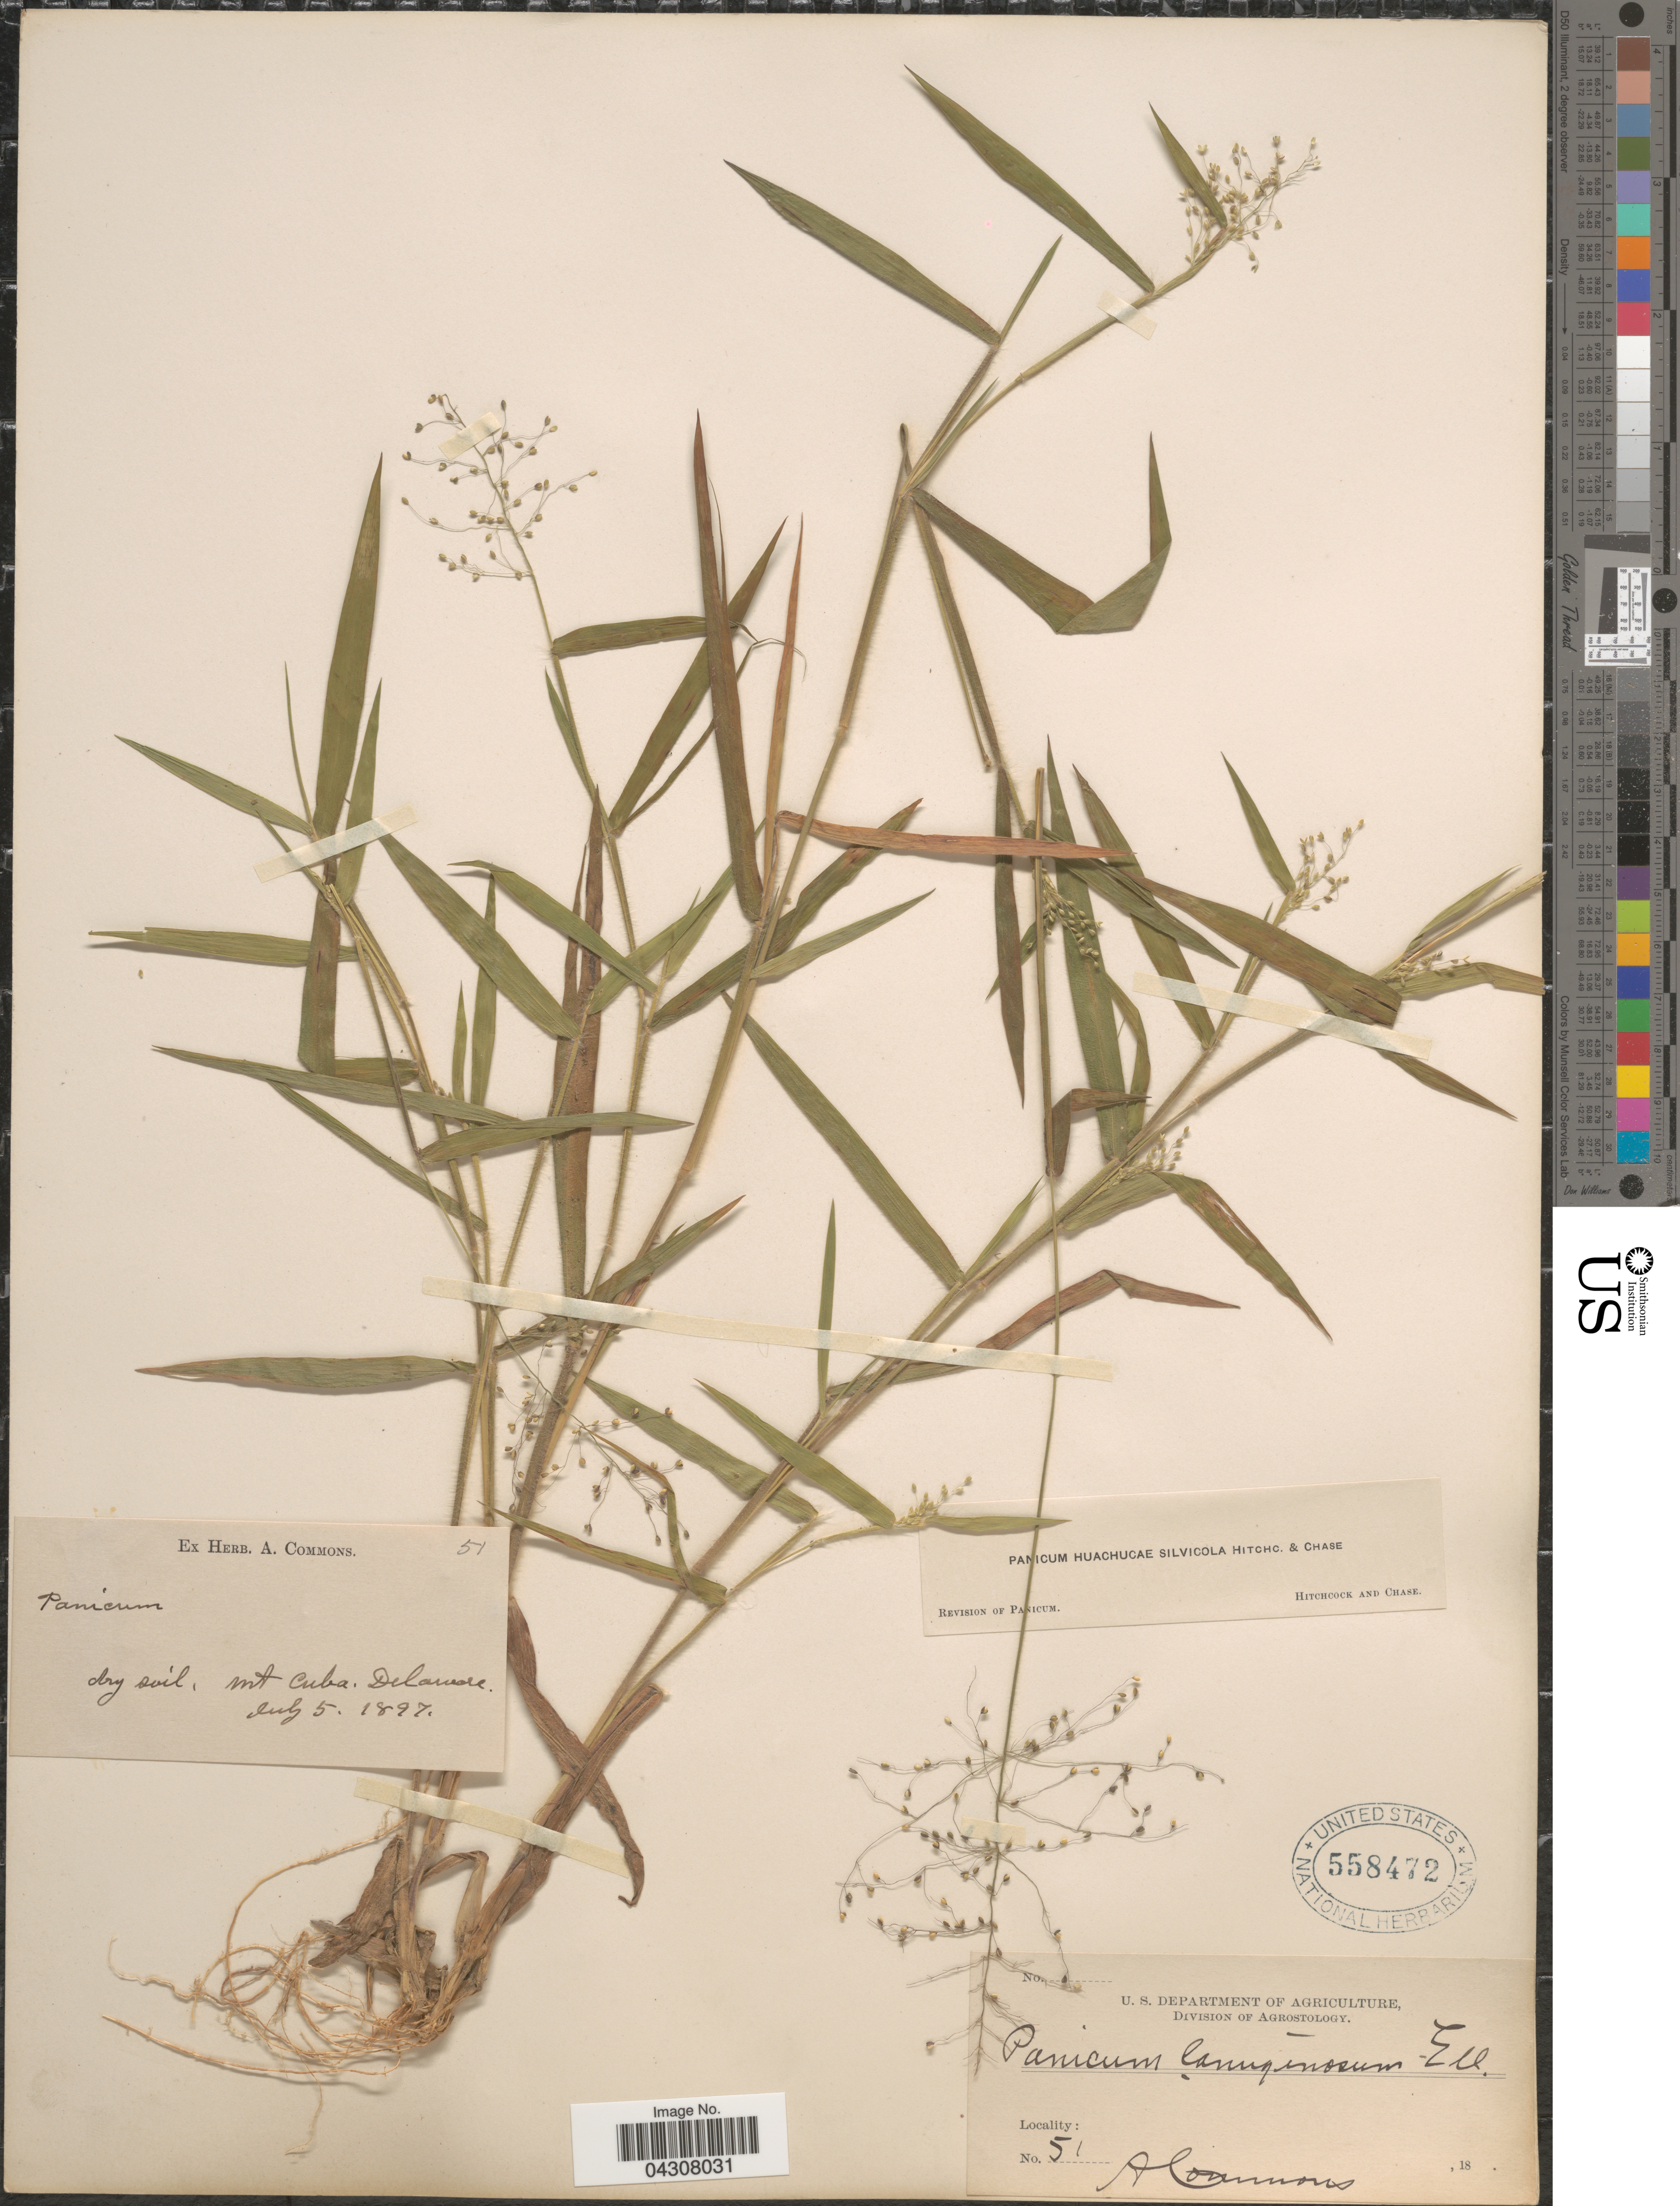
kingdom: Plantae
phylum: Tracheophyta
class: Liliopsida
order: Poales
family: Poaceae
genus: Dichanthelium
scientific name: Dichanthelium acuminatum var. acuminatum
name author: (Sw.) Gould & C.A. Clark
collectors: A. Commons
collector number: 51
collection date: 1897-07-05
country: United States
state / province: Delaware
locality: Mt Cuba.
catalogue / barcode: US 558472